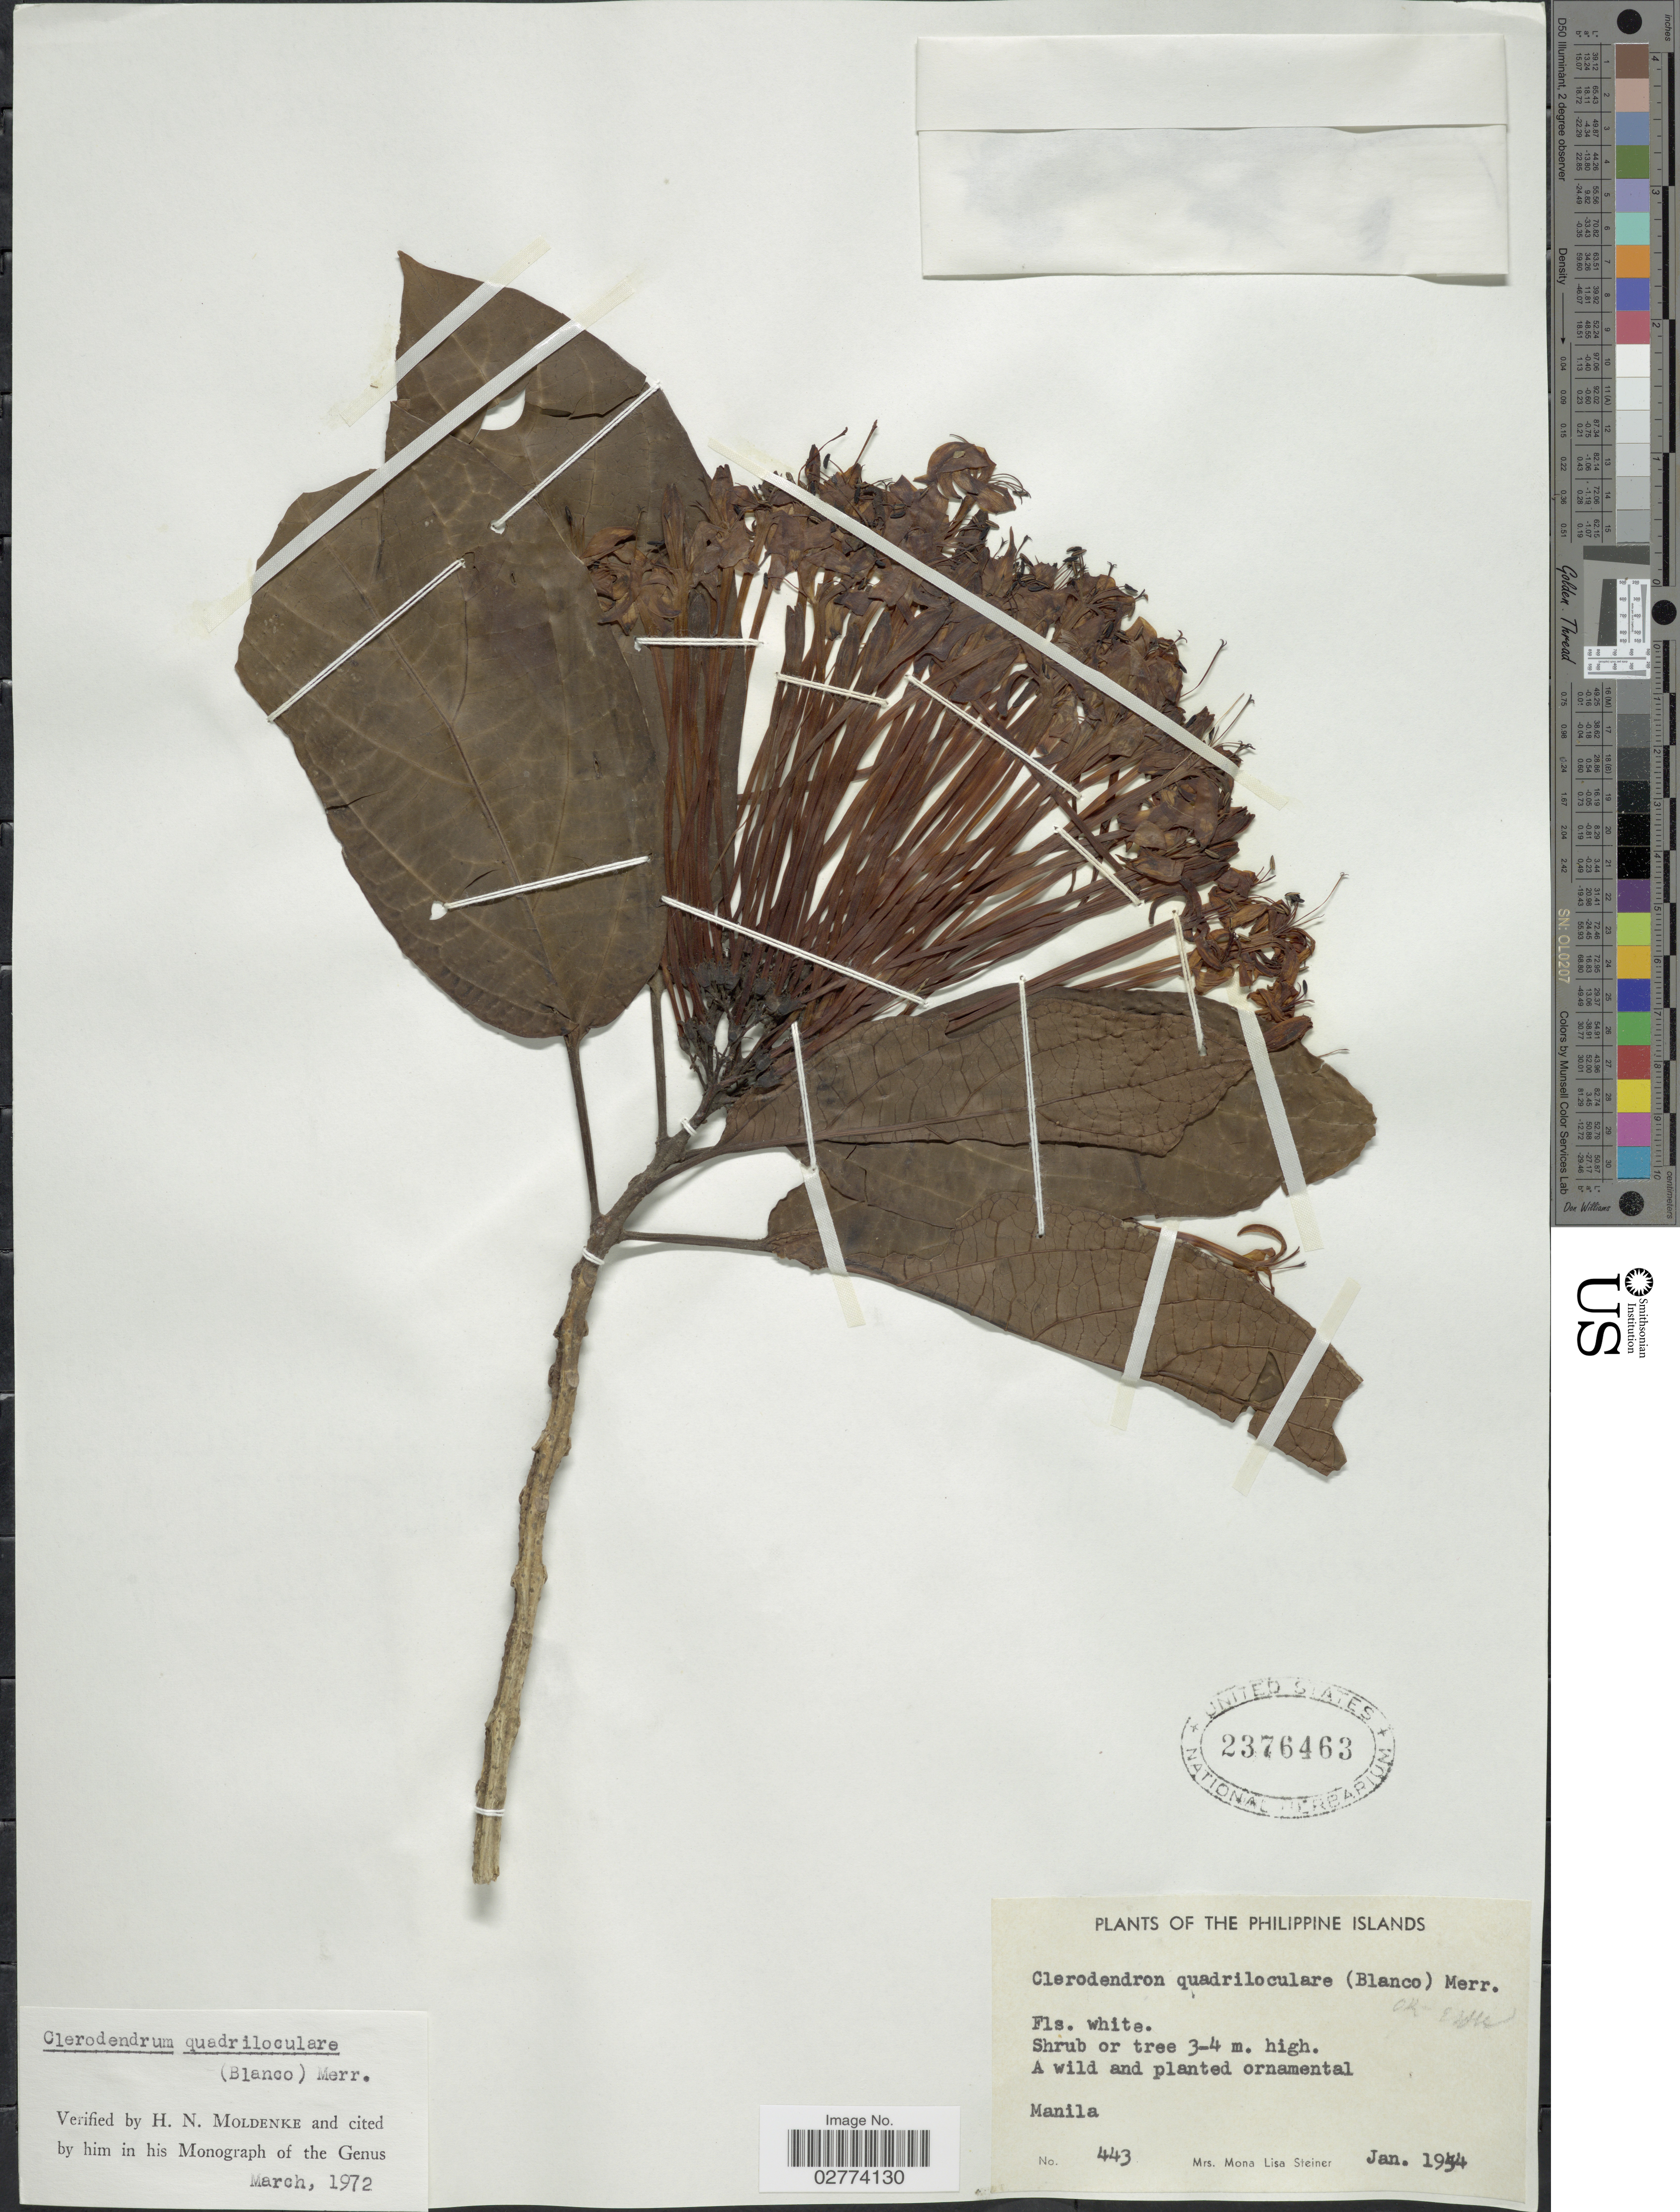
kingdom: Plantae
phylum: Tracheophyta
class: Magnoliopsida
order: Lamiales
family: Lamiaceae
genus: Clerodendrum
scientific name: Clerodendrum quadriloculare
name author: (Blanco) Merr.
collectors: M. Steiner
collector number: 443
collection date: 1954-01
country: Philippines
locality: Manila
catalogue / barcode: US 2376463